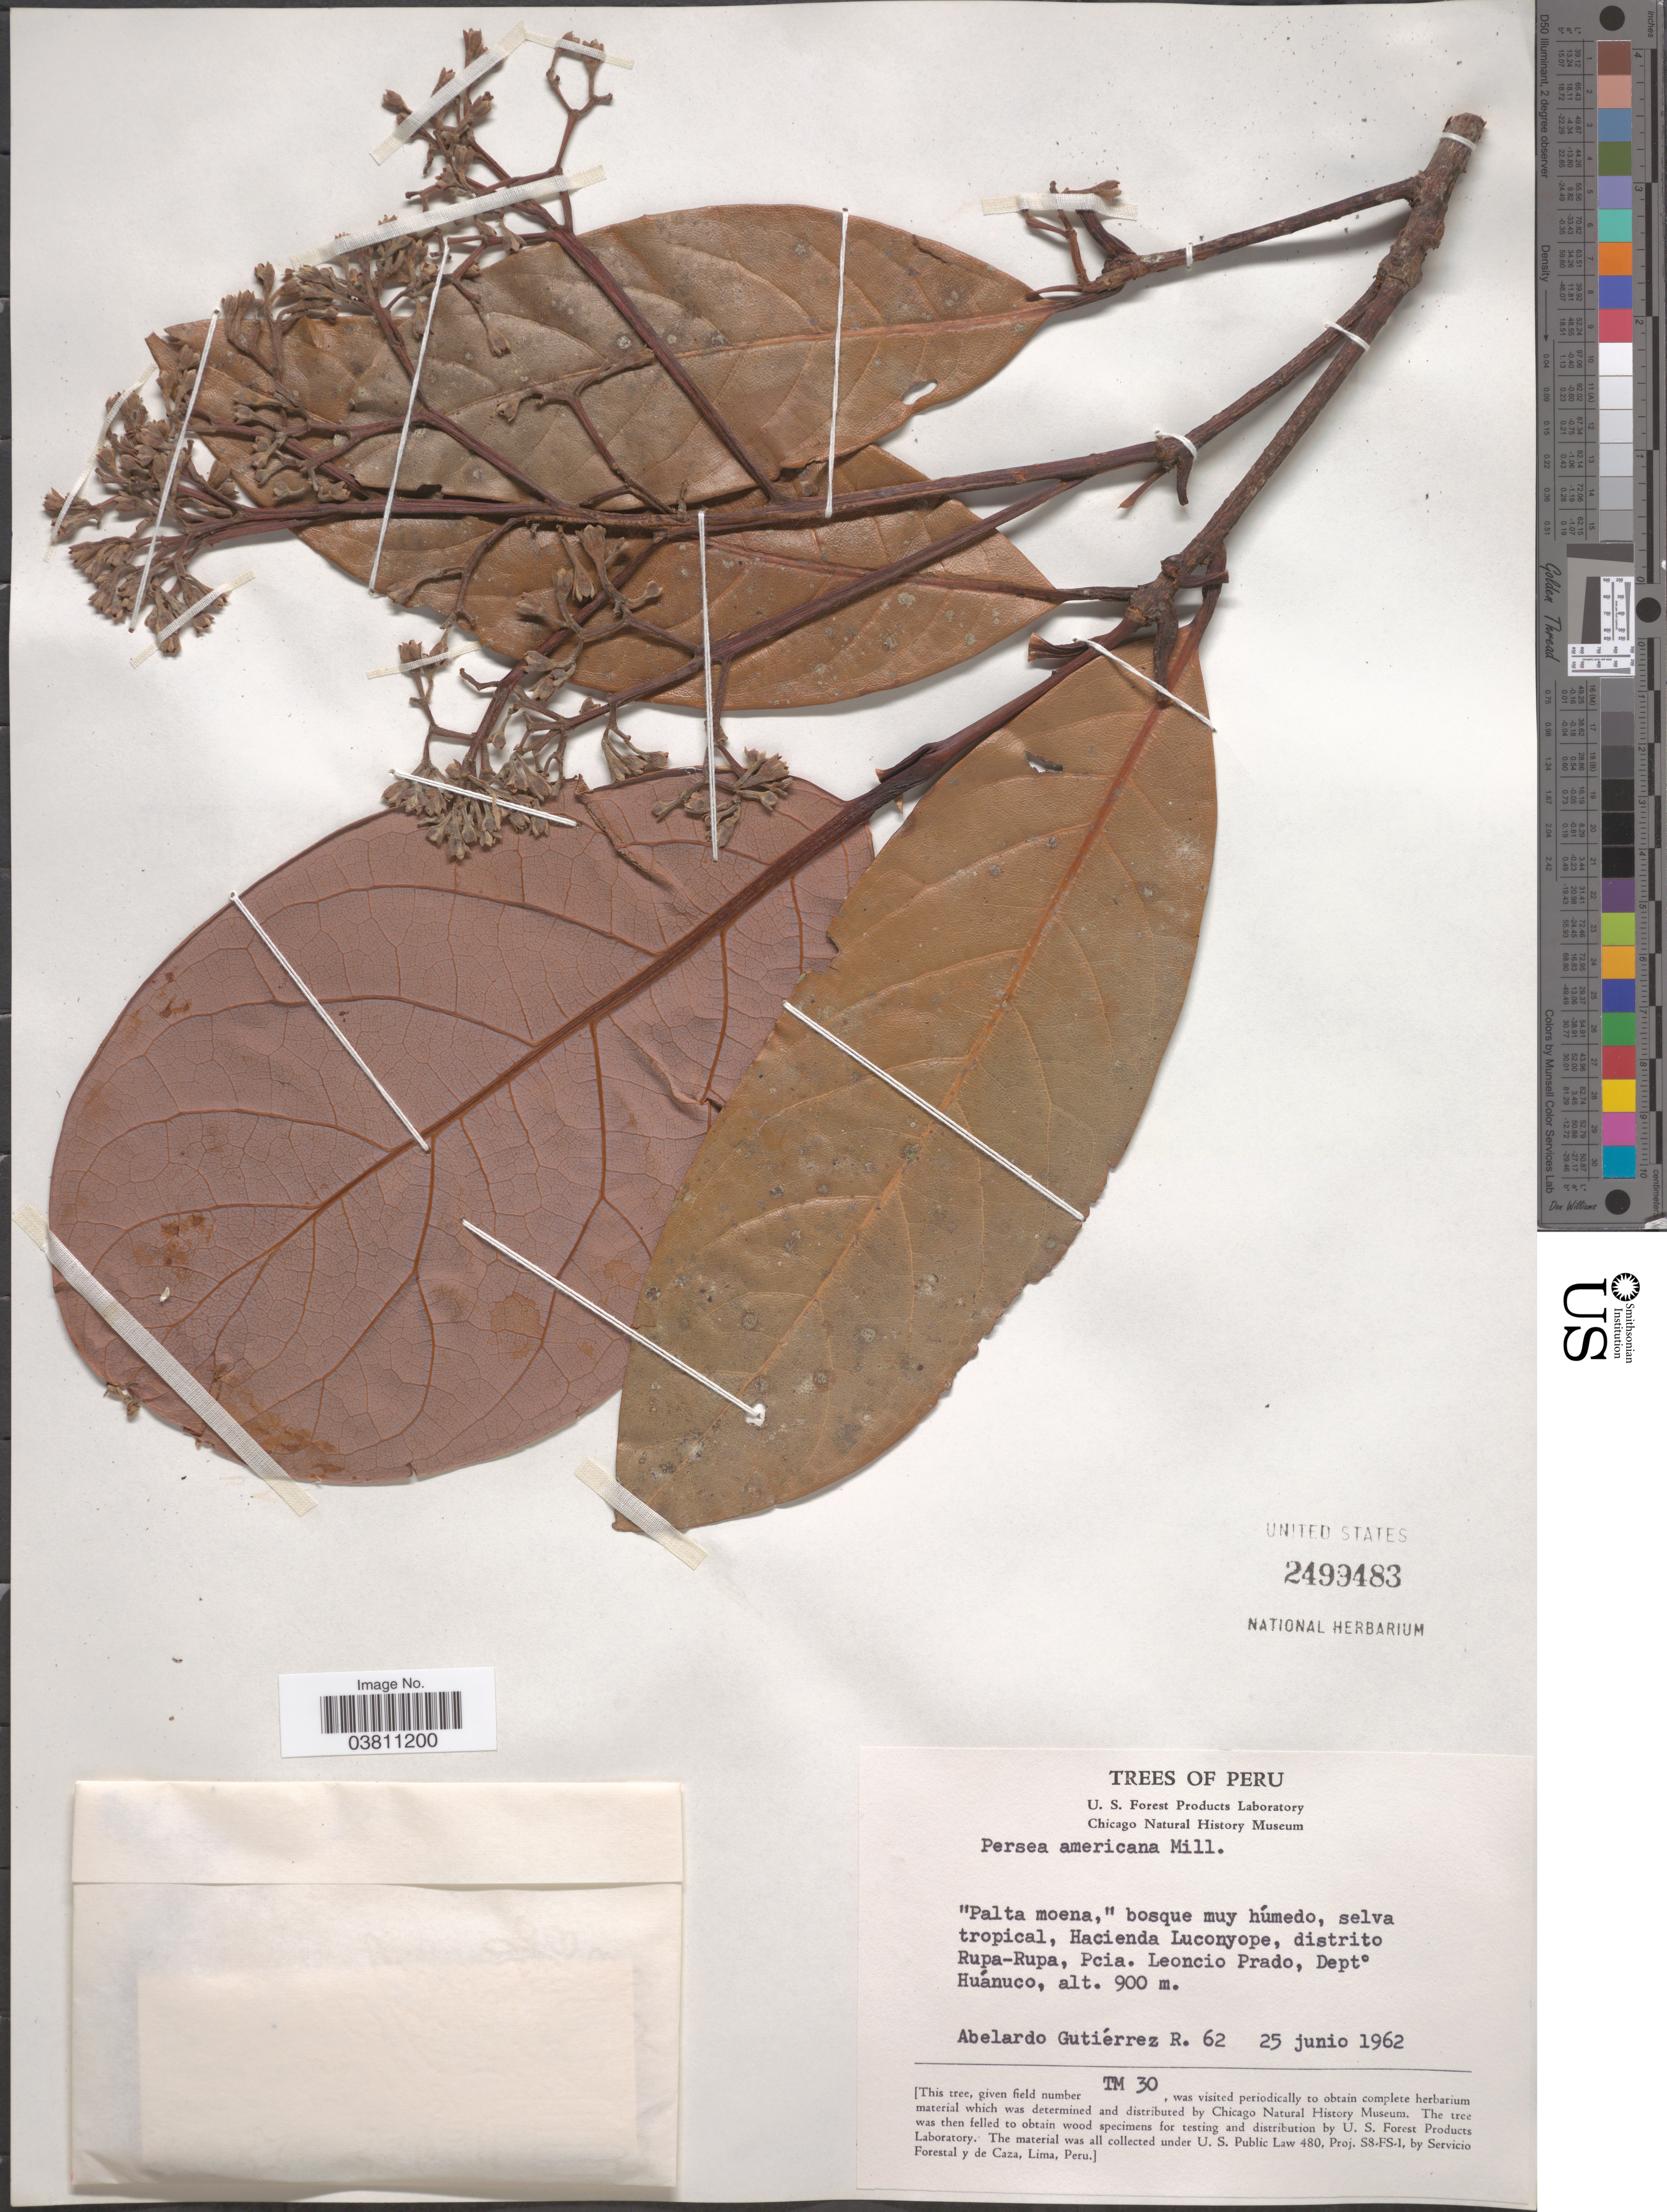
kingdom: Plantae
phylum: Tracheophyta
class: Magnoliopsida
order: Laurales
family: Lauraceae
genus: Persea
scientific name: Persea americana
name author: Mill.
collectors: A. Gutiérrez R.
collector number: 62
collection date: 1962-06-25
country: Peru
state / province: Huánuco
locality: Hacienda Luconyope, distrito Rupa-Rupa, Pcia. Leoncio Prado, Depto. Huánuco.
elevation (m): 900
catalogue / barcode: US 2499483